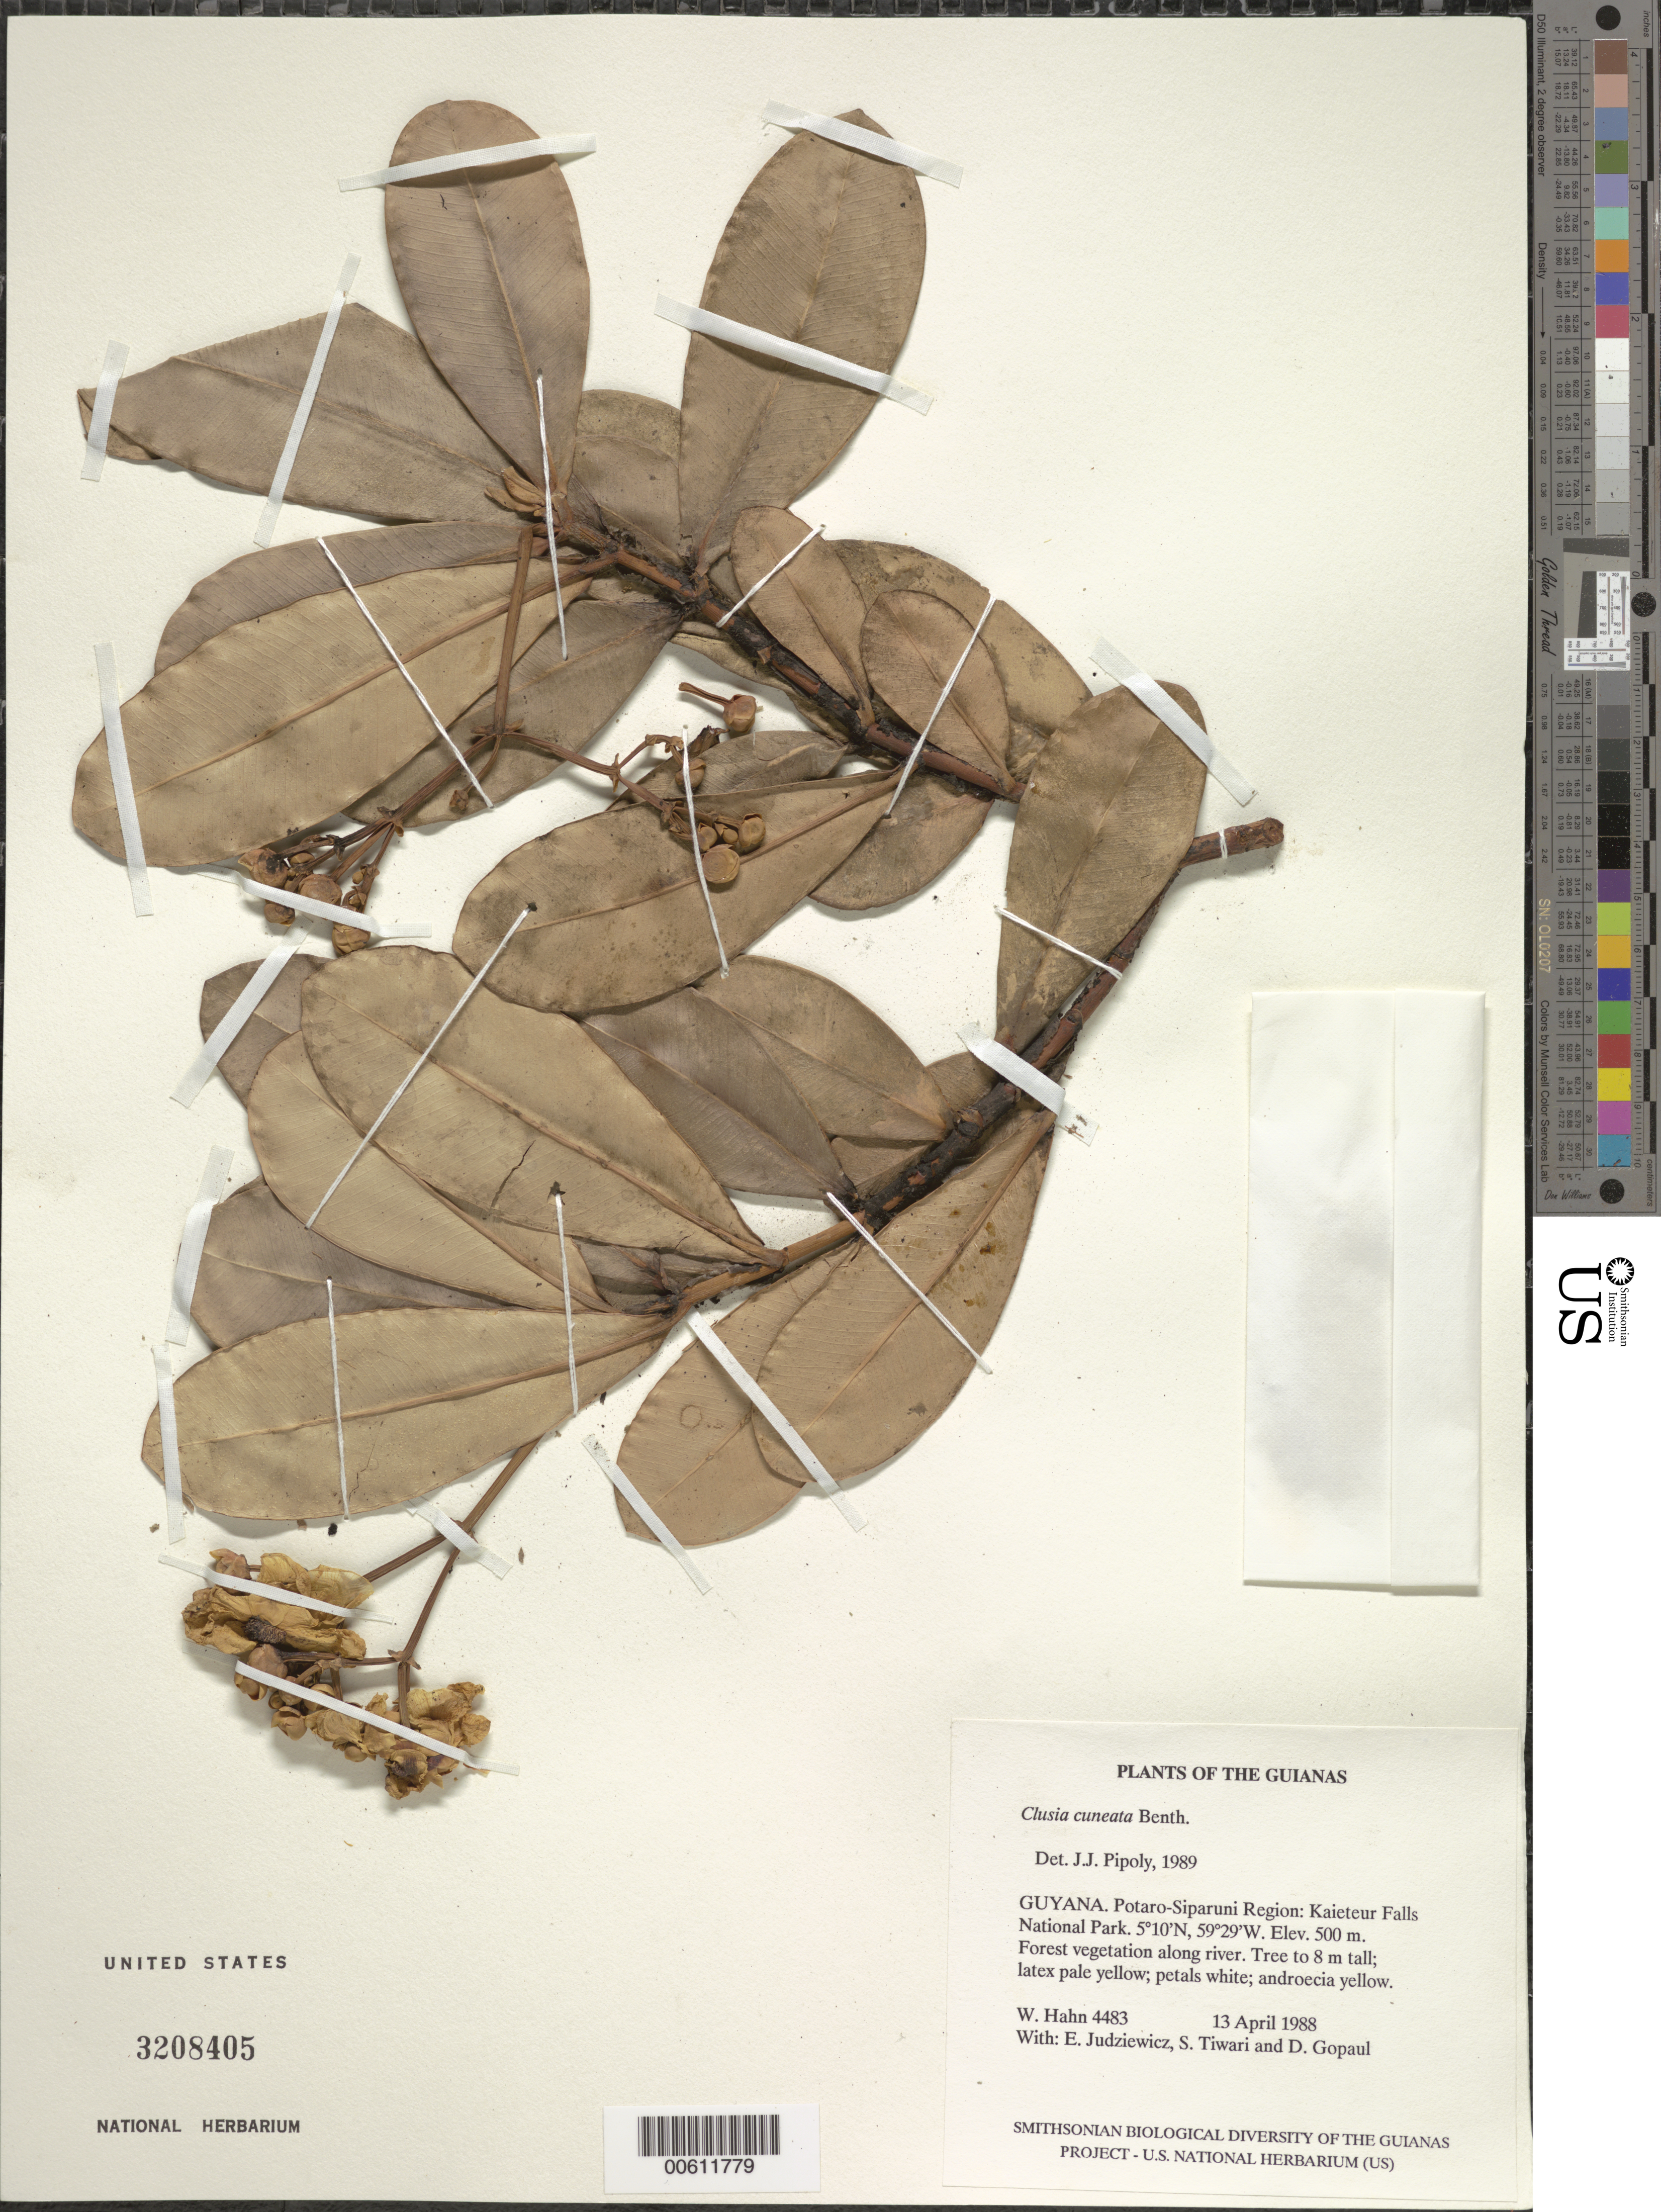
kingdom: Plantae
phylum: Tracheophyta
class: Magnoliopsida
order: Malpighiales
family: Clusiaceae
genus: Clusia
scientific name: Clusia cuneata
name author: Benth.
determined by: Pipoly, J. J., III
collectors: W. Hahn, E. J. Judziewicz, S. Tiwari & D. Gopaul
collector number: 4483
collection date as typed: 13 April 1988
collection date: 1988-04-13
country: Guyana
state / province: Potaro-Siparuni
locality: Kaieteur Falls National Park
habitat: Forest vegetation along river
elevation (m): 500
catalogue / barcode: US 3208405